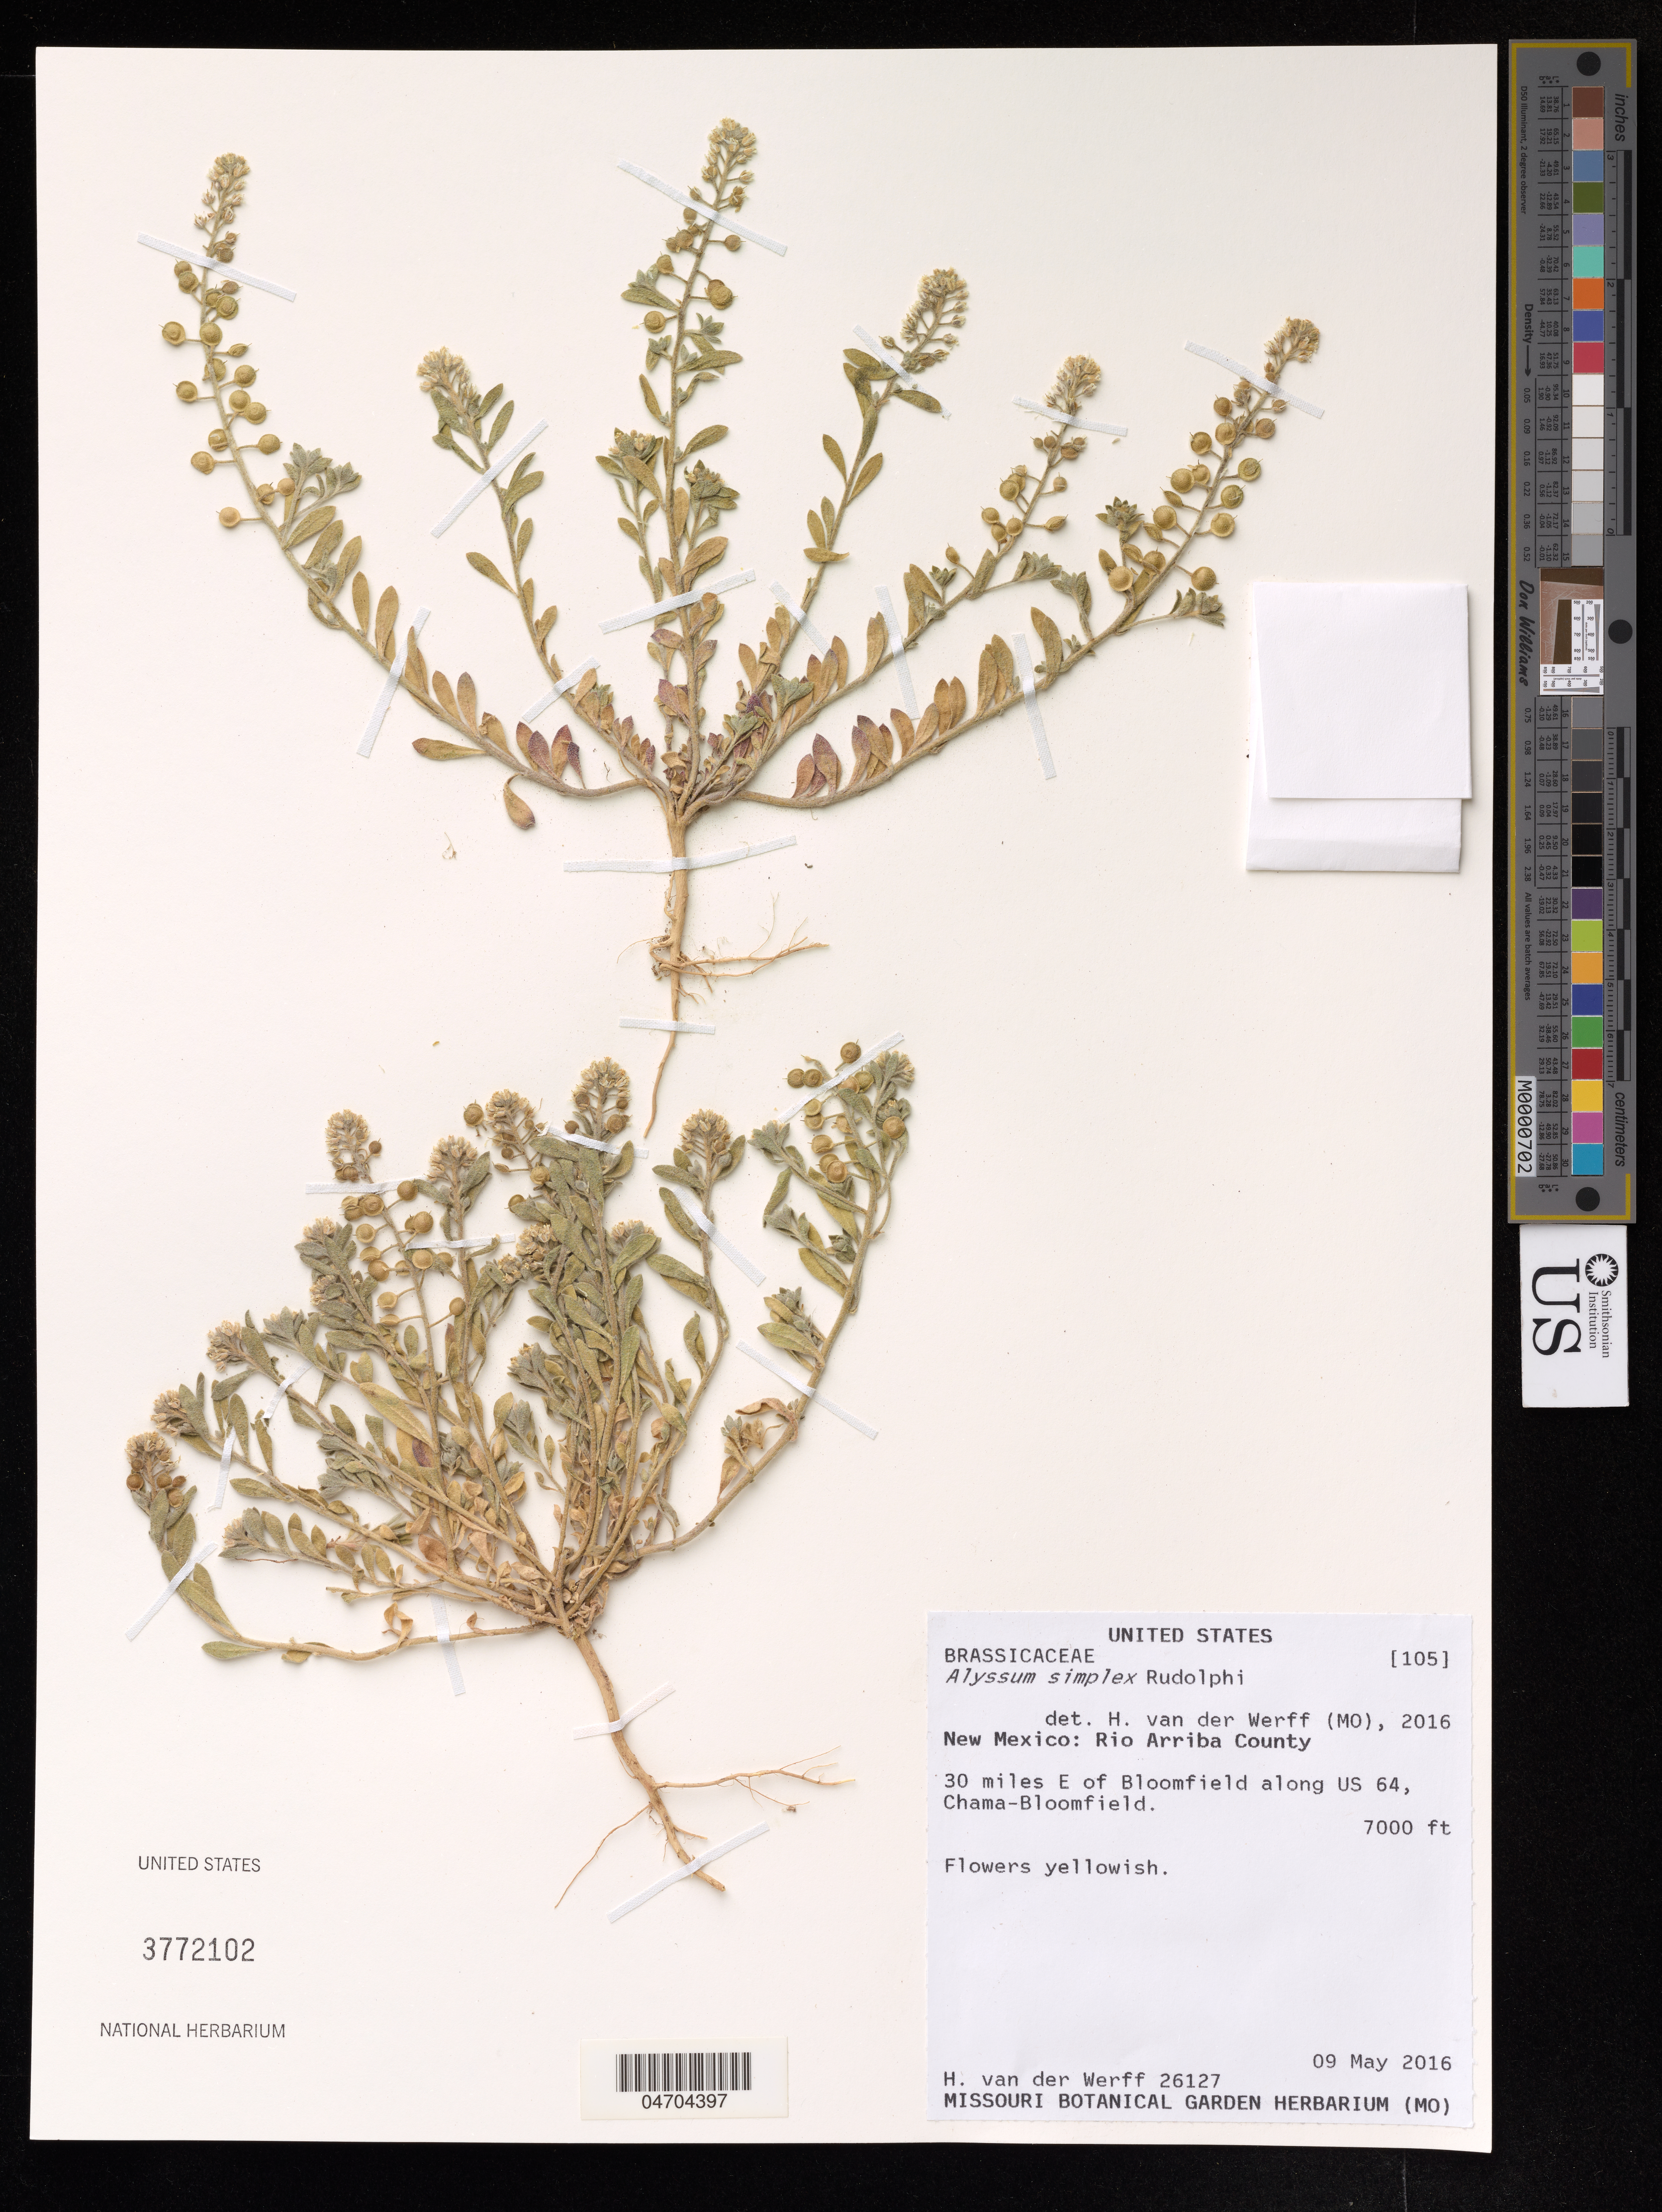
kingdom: Plantae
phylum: Tracheophyta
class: Magnoliopsida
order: Brassicales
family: Brassicaceae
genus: Alyssum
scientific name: Alyssum simplex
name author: Rudolphi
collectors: H. van der Werff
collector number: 26127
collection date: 2016-05-09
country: United States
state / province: New Mexico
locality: Rio Arriba County, 30 miles E of Bloomfield along US 64, Chama-Bloomfield.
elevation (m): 2134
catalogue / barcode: US 3772102